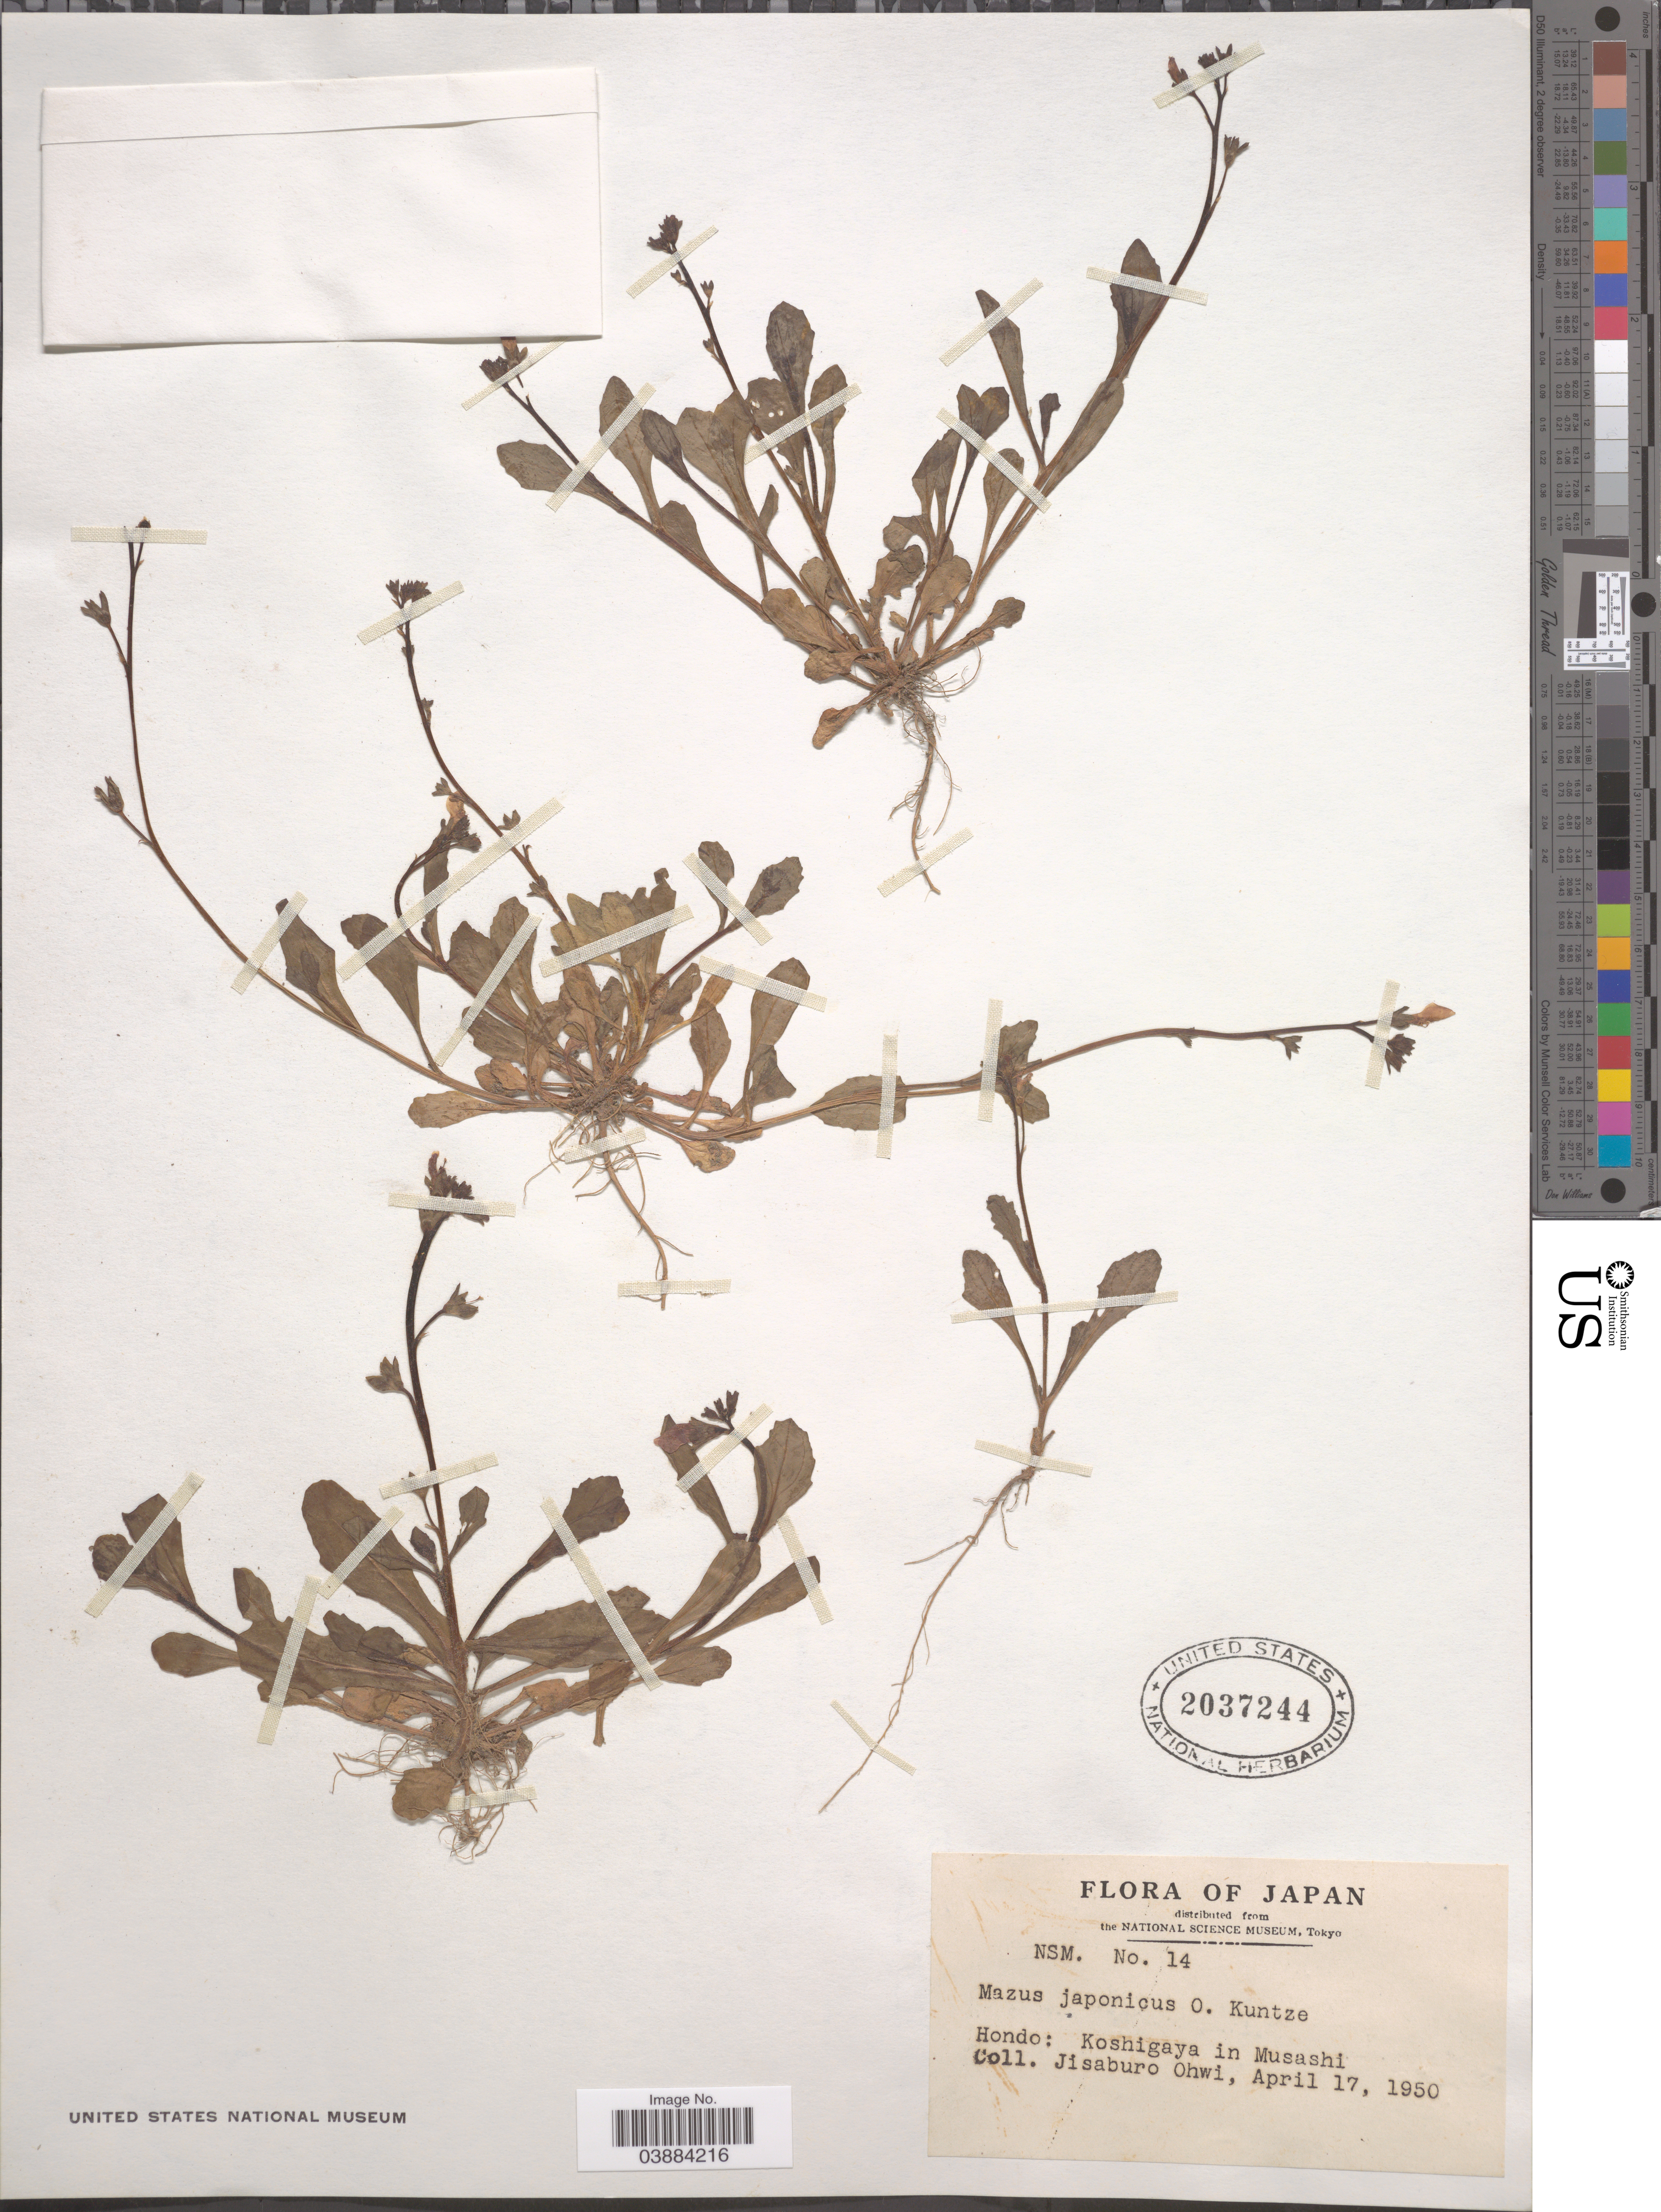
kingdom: Plantae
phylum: Tracheophyta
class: Magnoliopsida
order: Lamiales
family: Mazaceae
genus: Mazus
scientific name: Mazus pumilus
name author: (Burm. f.) Steenis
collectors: J. Ohwi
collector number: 14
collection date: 1950-04-17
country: Japan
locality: Hondo: Koshigaya in Musashi.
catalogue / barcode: US 2037244